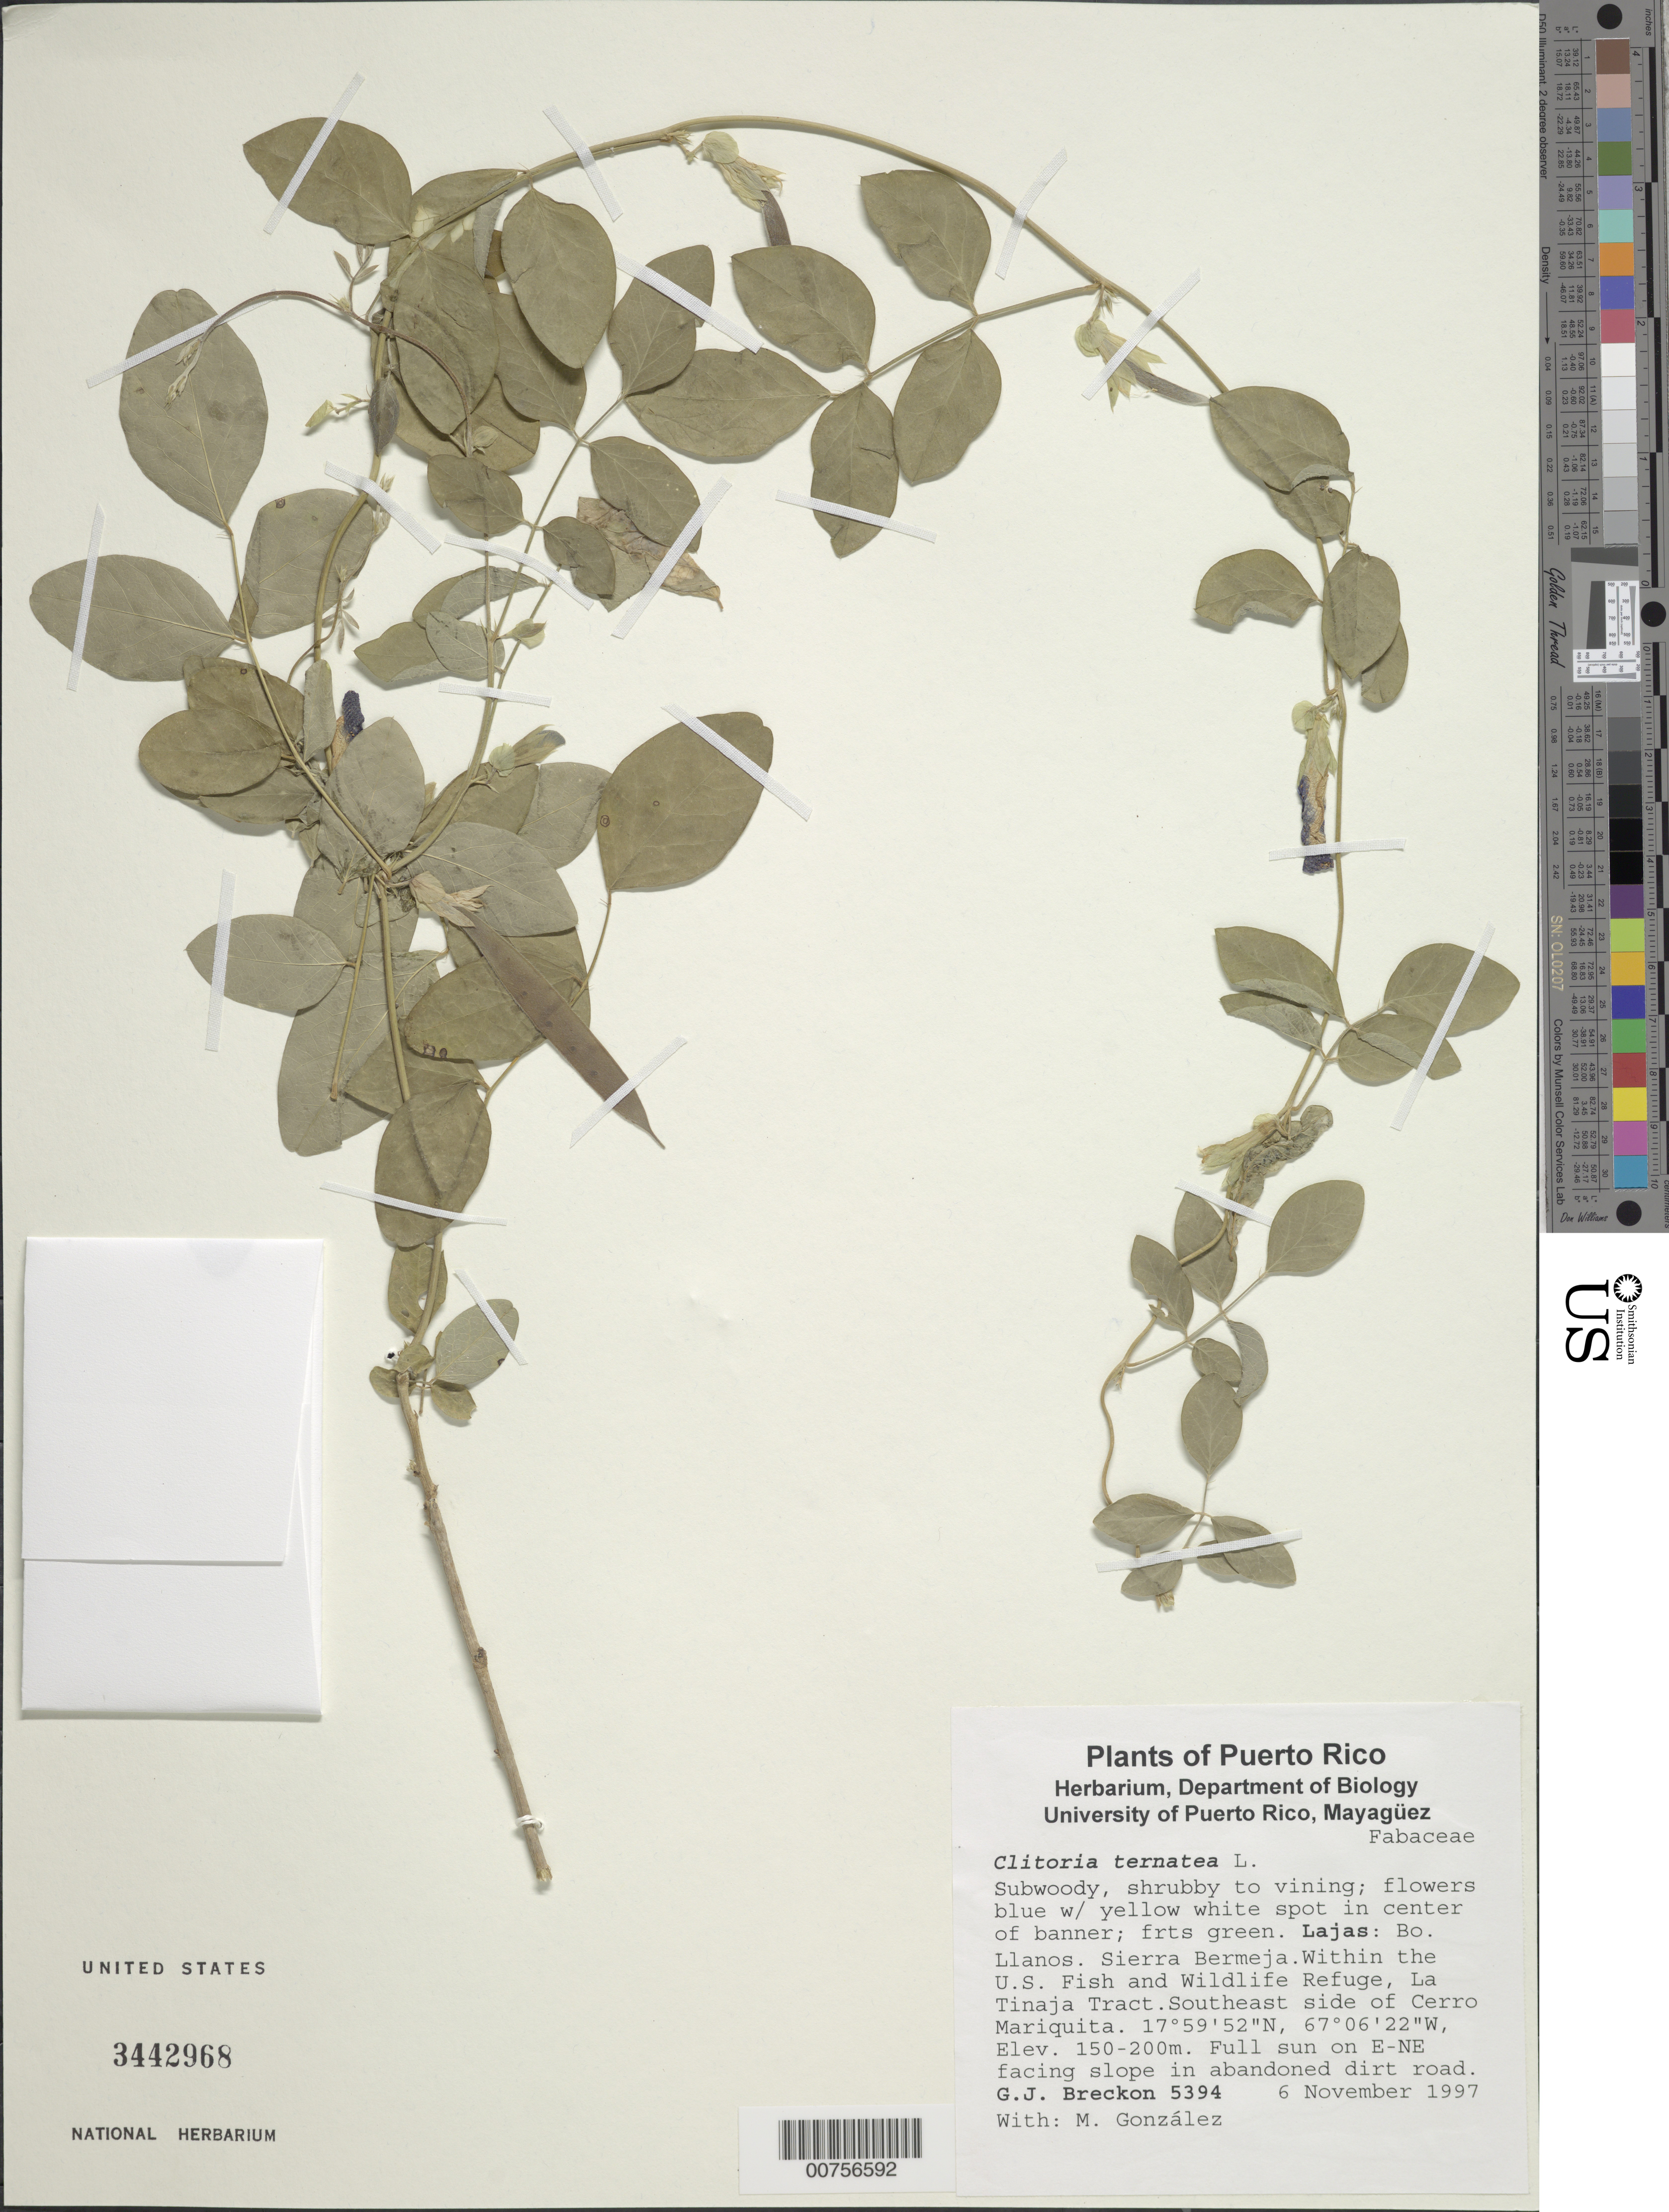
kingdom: Plantae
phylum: Tracheophyta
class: Magnoliopsida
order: Fabales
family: Fabaceae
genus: Clitoria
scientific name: Clitoria ternatea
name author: L.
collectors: G. J. Breckon & M. González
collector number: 5394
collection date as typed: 06 Nov 1997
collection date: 1997-11-06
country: Puerto Rico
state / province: Lajas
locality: Lajas: Bo. Llanos. Sierra Bermeja. Within the U.S. Fish and Wildlife Refuge, La Tinaja Tract. Southeast side of Cerro Mariquita.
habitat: Full sun on E-NE facing slope in abandoned dirt road.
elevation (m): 150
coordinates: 17.99777778, -67.10611111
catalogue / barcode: US 3442968